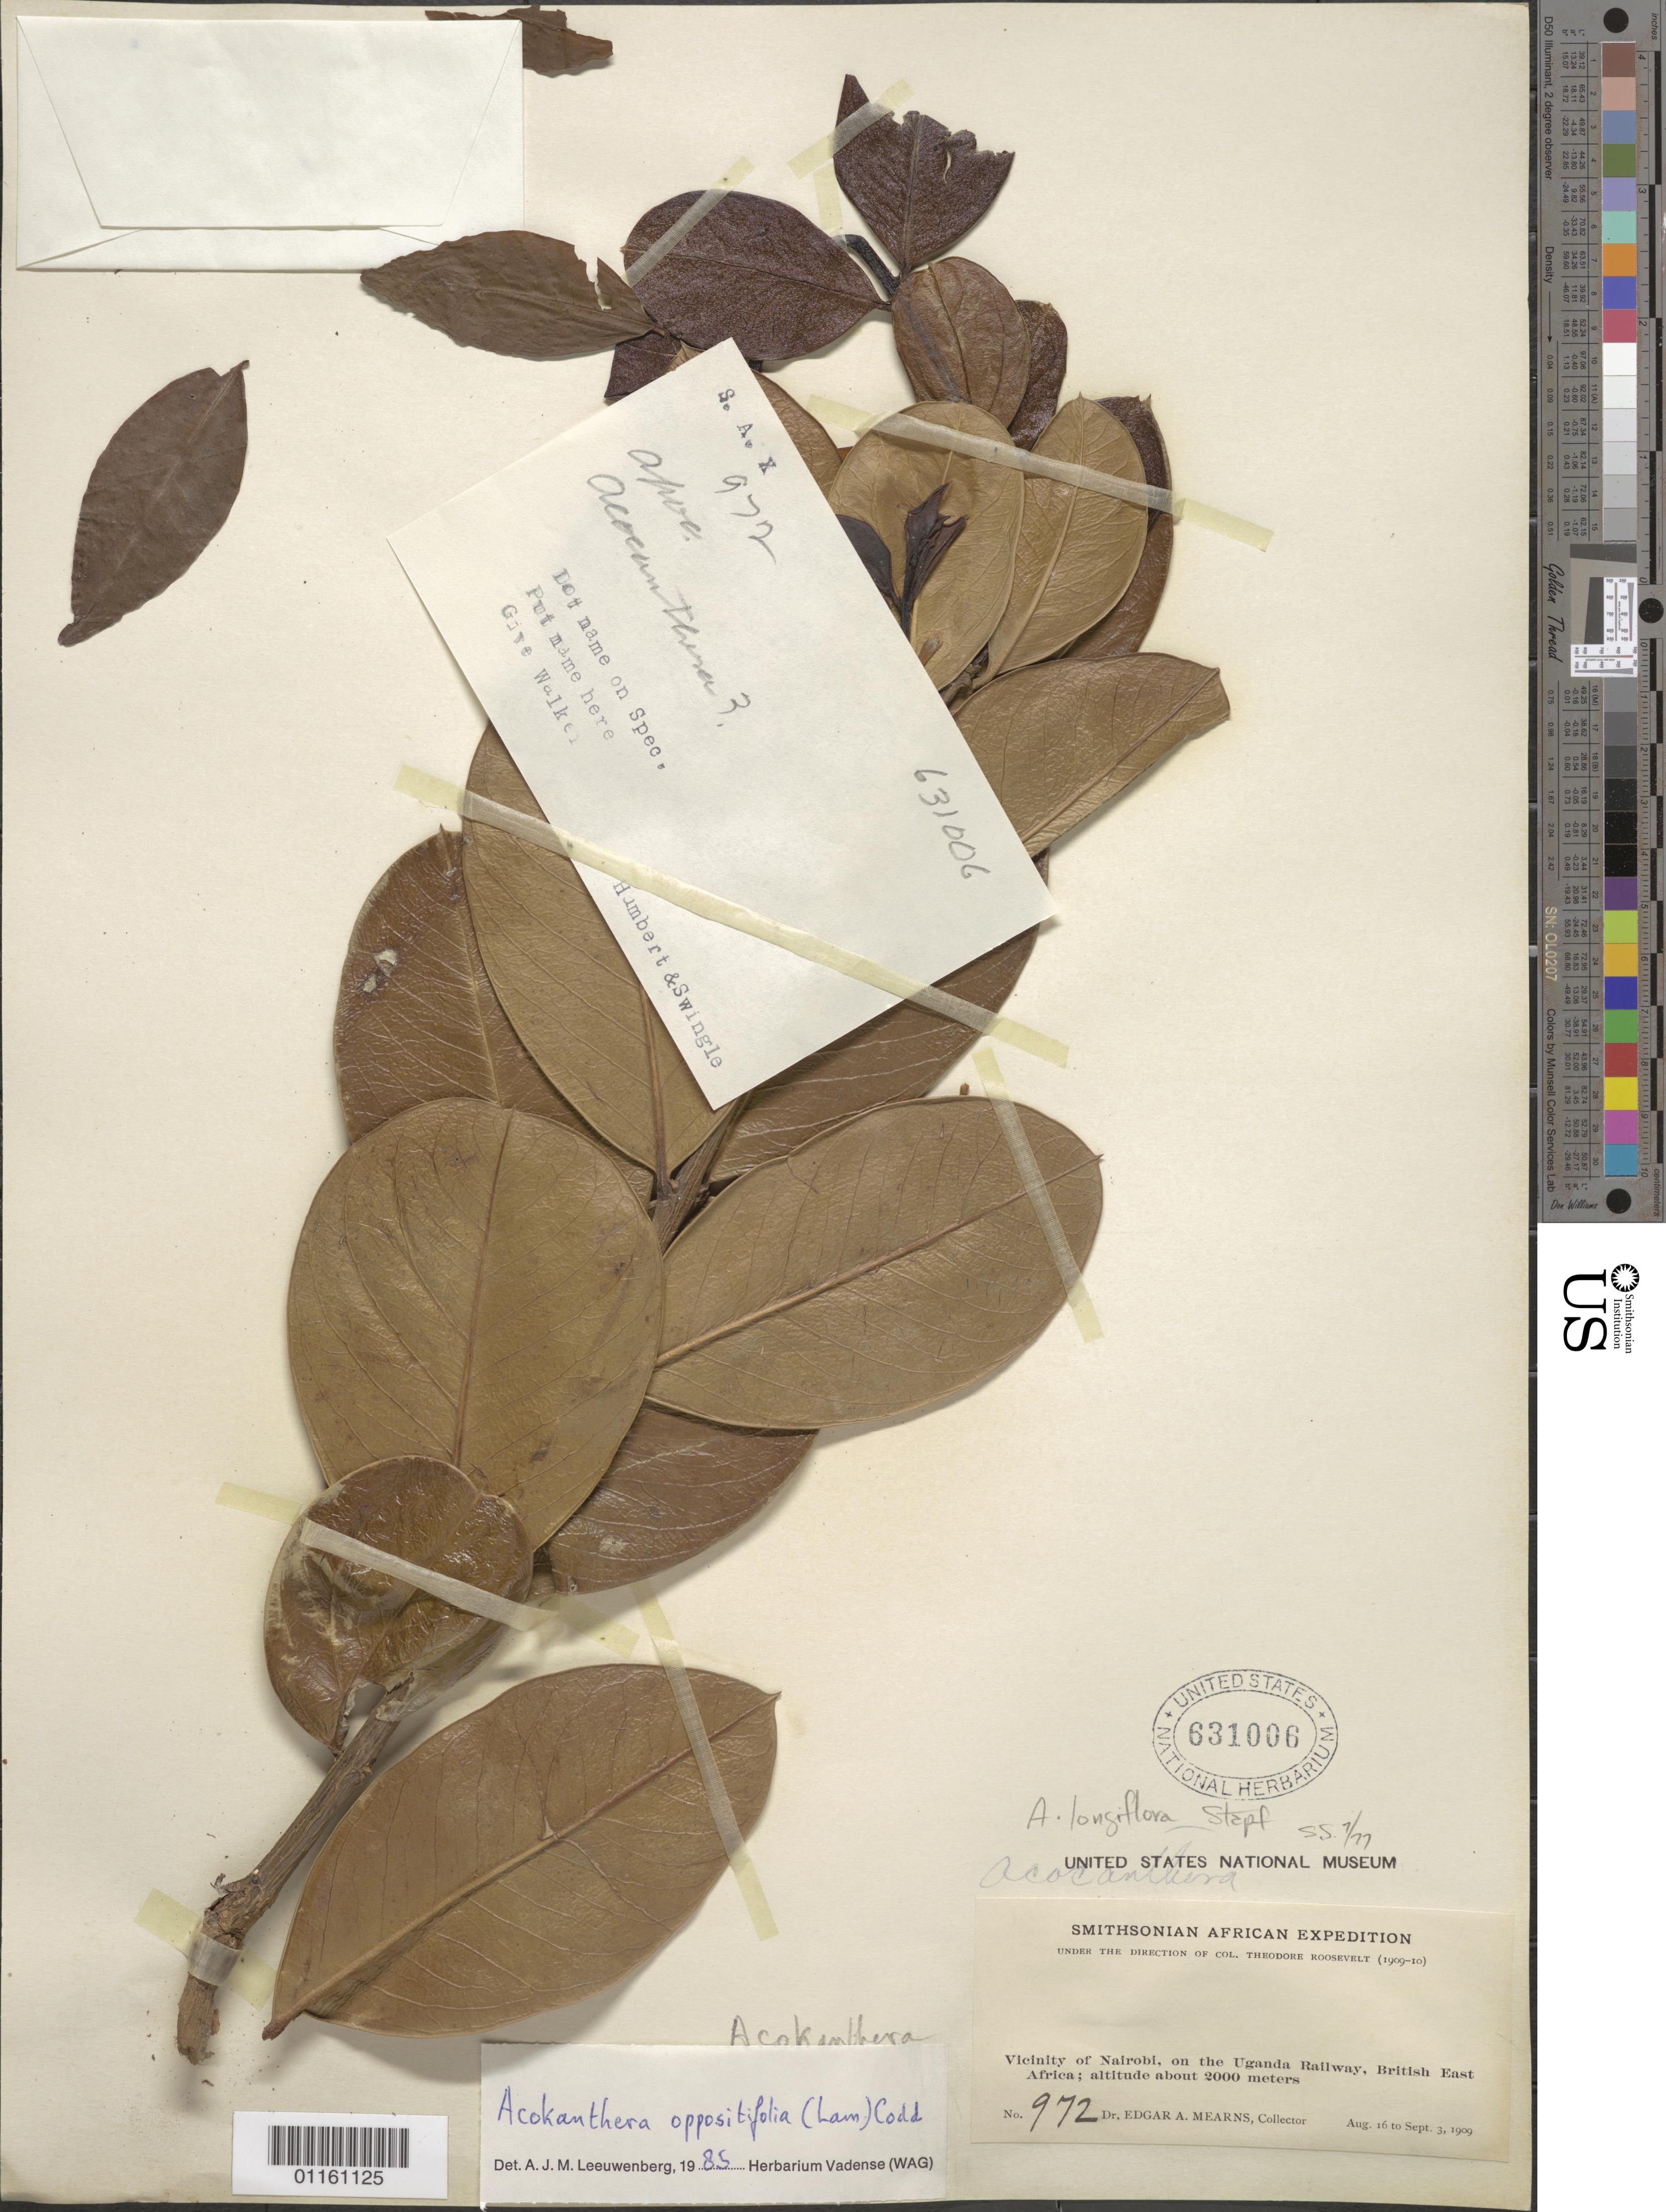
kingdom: Plantae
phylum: Tracheophyta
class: Magnoliopsida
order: Gentianales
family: Apocynaceae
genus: Acokanthera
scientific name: Acokanthera oppositifolia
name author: (Lam.) Codd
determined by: Leeuwenberg, A. J. M.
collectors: E. A. Mearns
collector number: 972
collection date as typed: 16 Aug 1909 to 03 Sep 1909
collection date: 1909-08-16/1909-09-03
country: Kenya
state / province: Nairobi Area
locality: Vicinity of Nairobi, on the Uganda railway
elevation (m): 2000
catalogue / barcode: US 631006